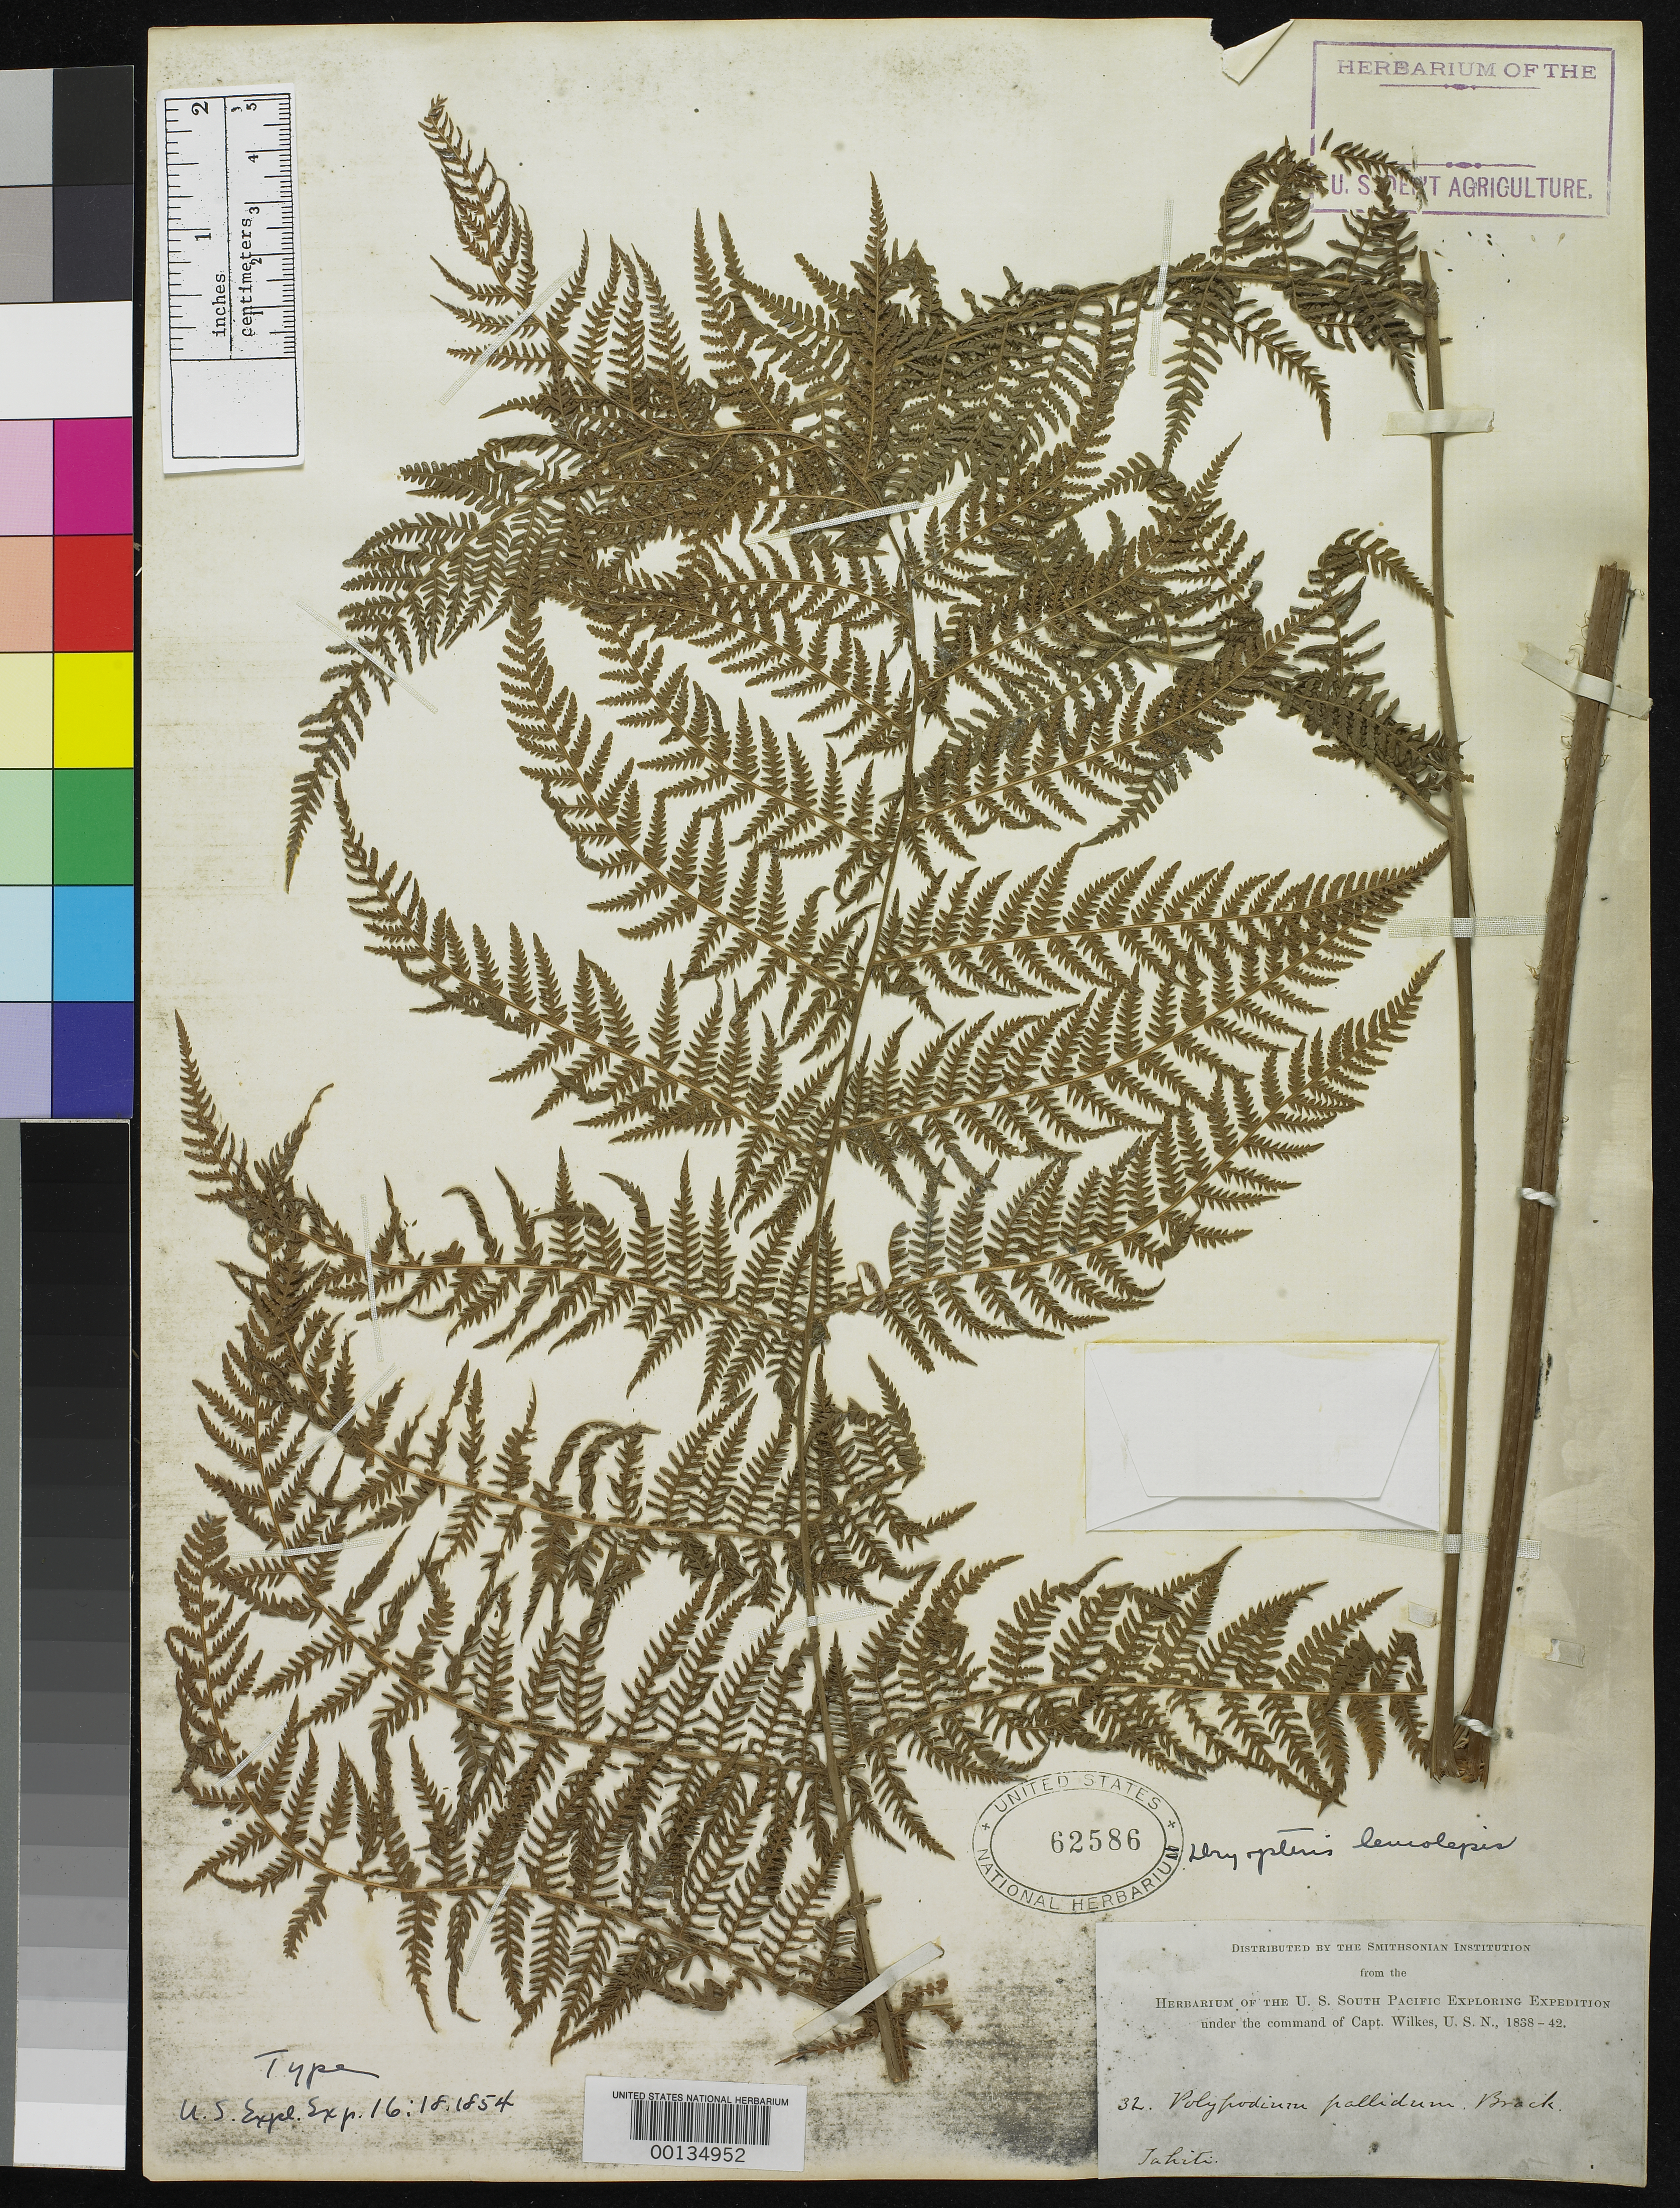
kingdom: Plantae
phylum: Tracheophyta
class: Polypodiopsida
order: Polypodiales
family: Polypodiaceae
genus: Polypodium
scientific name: Polypodium pallidum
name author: Brack. in Wilkes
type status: Holotype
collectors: Wilkes Explor. Exped.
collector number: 32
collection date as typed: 1838 to -- --- 1842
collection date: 1838/1842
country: French Polynesia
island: Tahiti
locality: Iles du Vent [Society Is.]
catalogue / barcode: US 62586